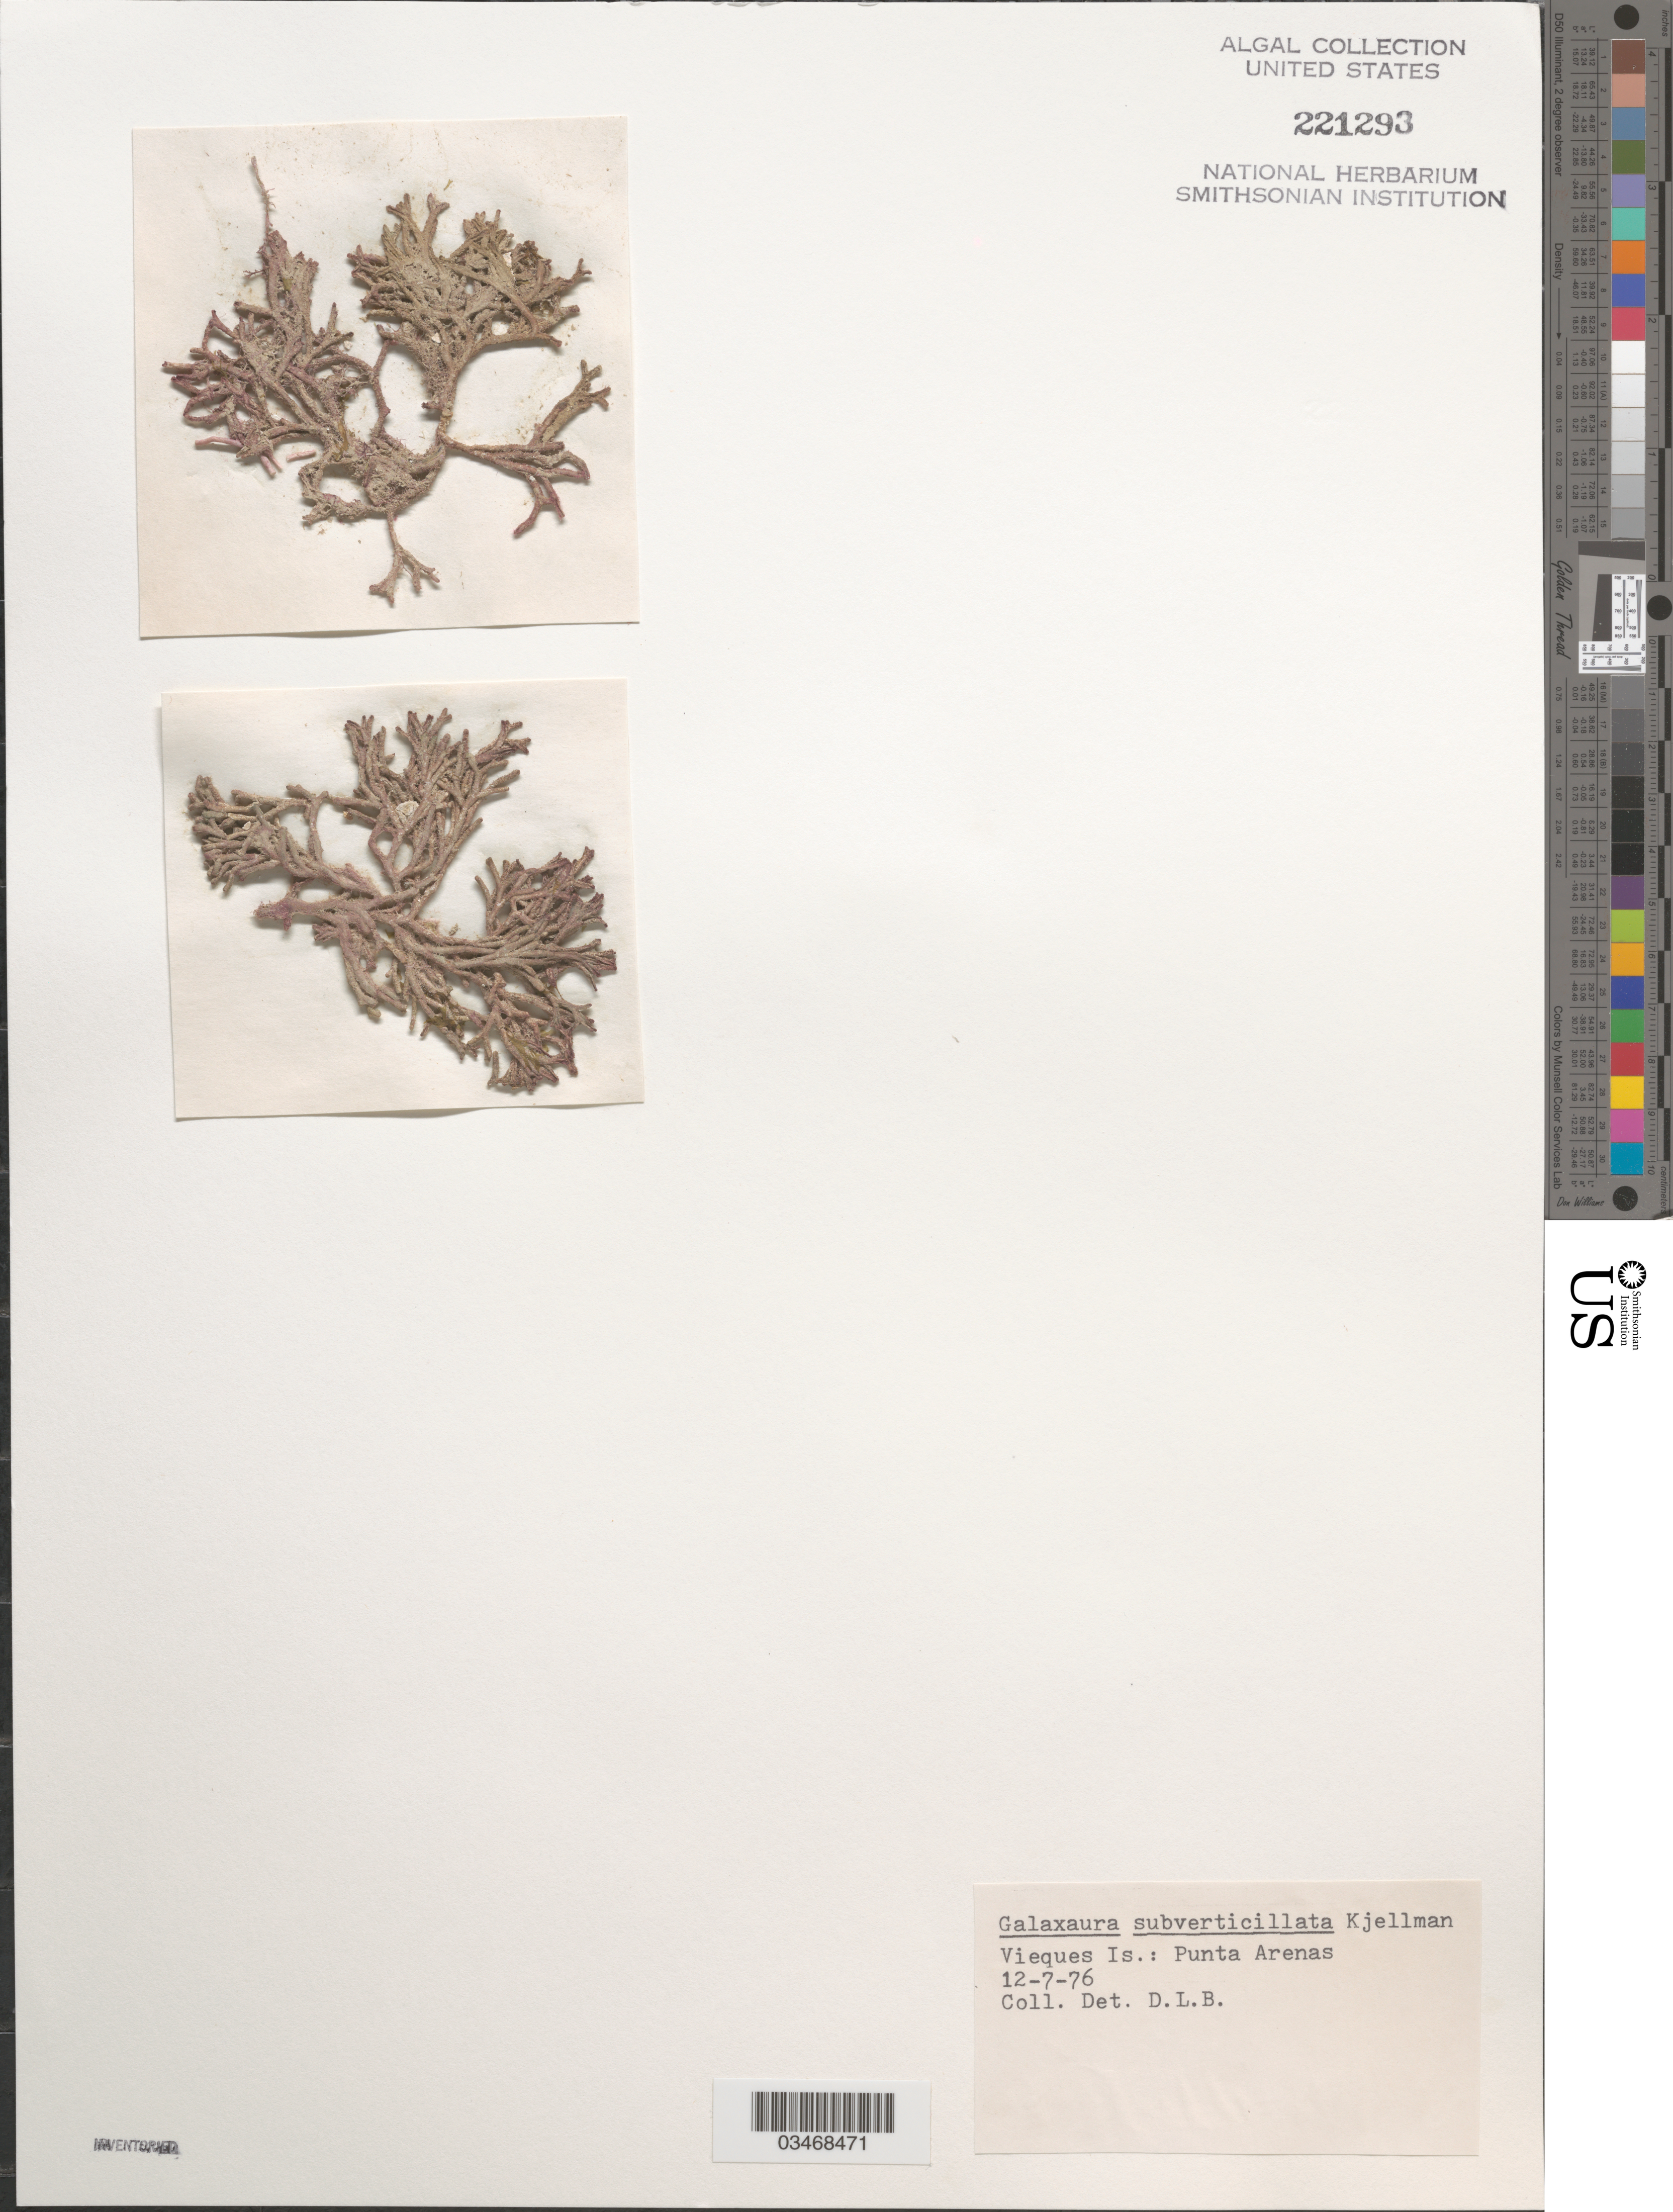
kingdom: Plantae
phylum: Rhodophyta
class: Florideophyceae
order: Nemaliales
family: Galaxauraceae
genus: Galaxaura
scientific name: Galaxaura rugosa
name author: (Ellis & Sol.) J.V.Lamouroux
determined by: Algae name updating Project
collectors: D.L. Ballantine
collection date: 1976-12-07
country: Puerto Rico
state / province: Mayagüez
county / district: Punta Arenas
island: Vieques Island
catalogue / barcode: US 221293